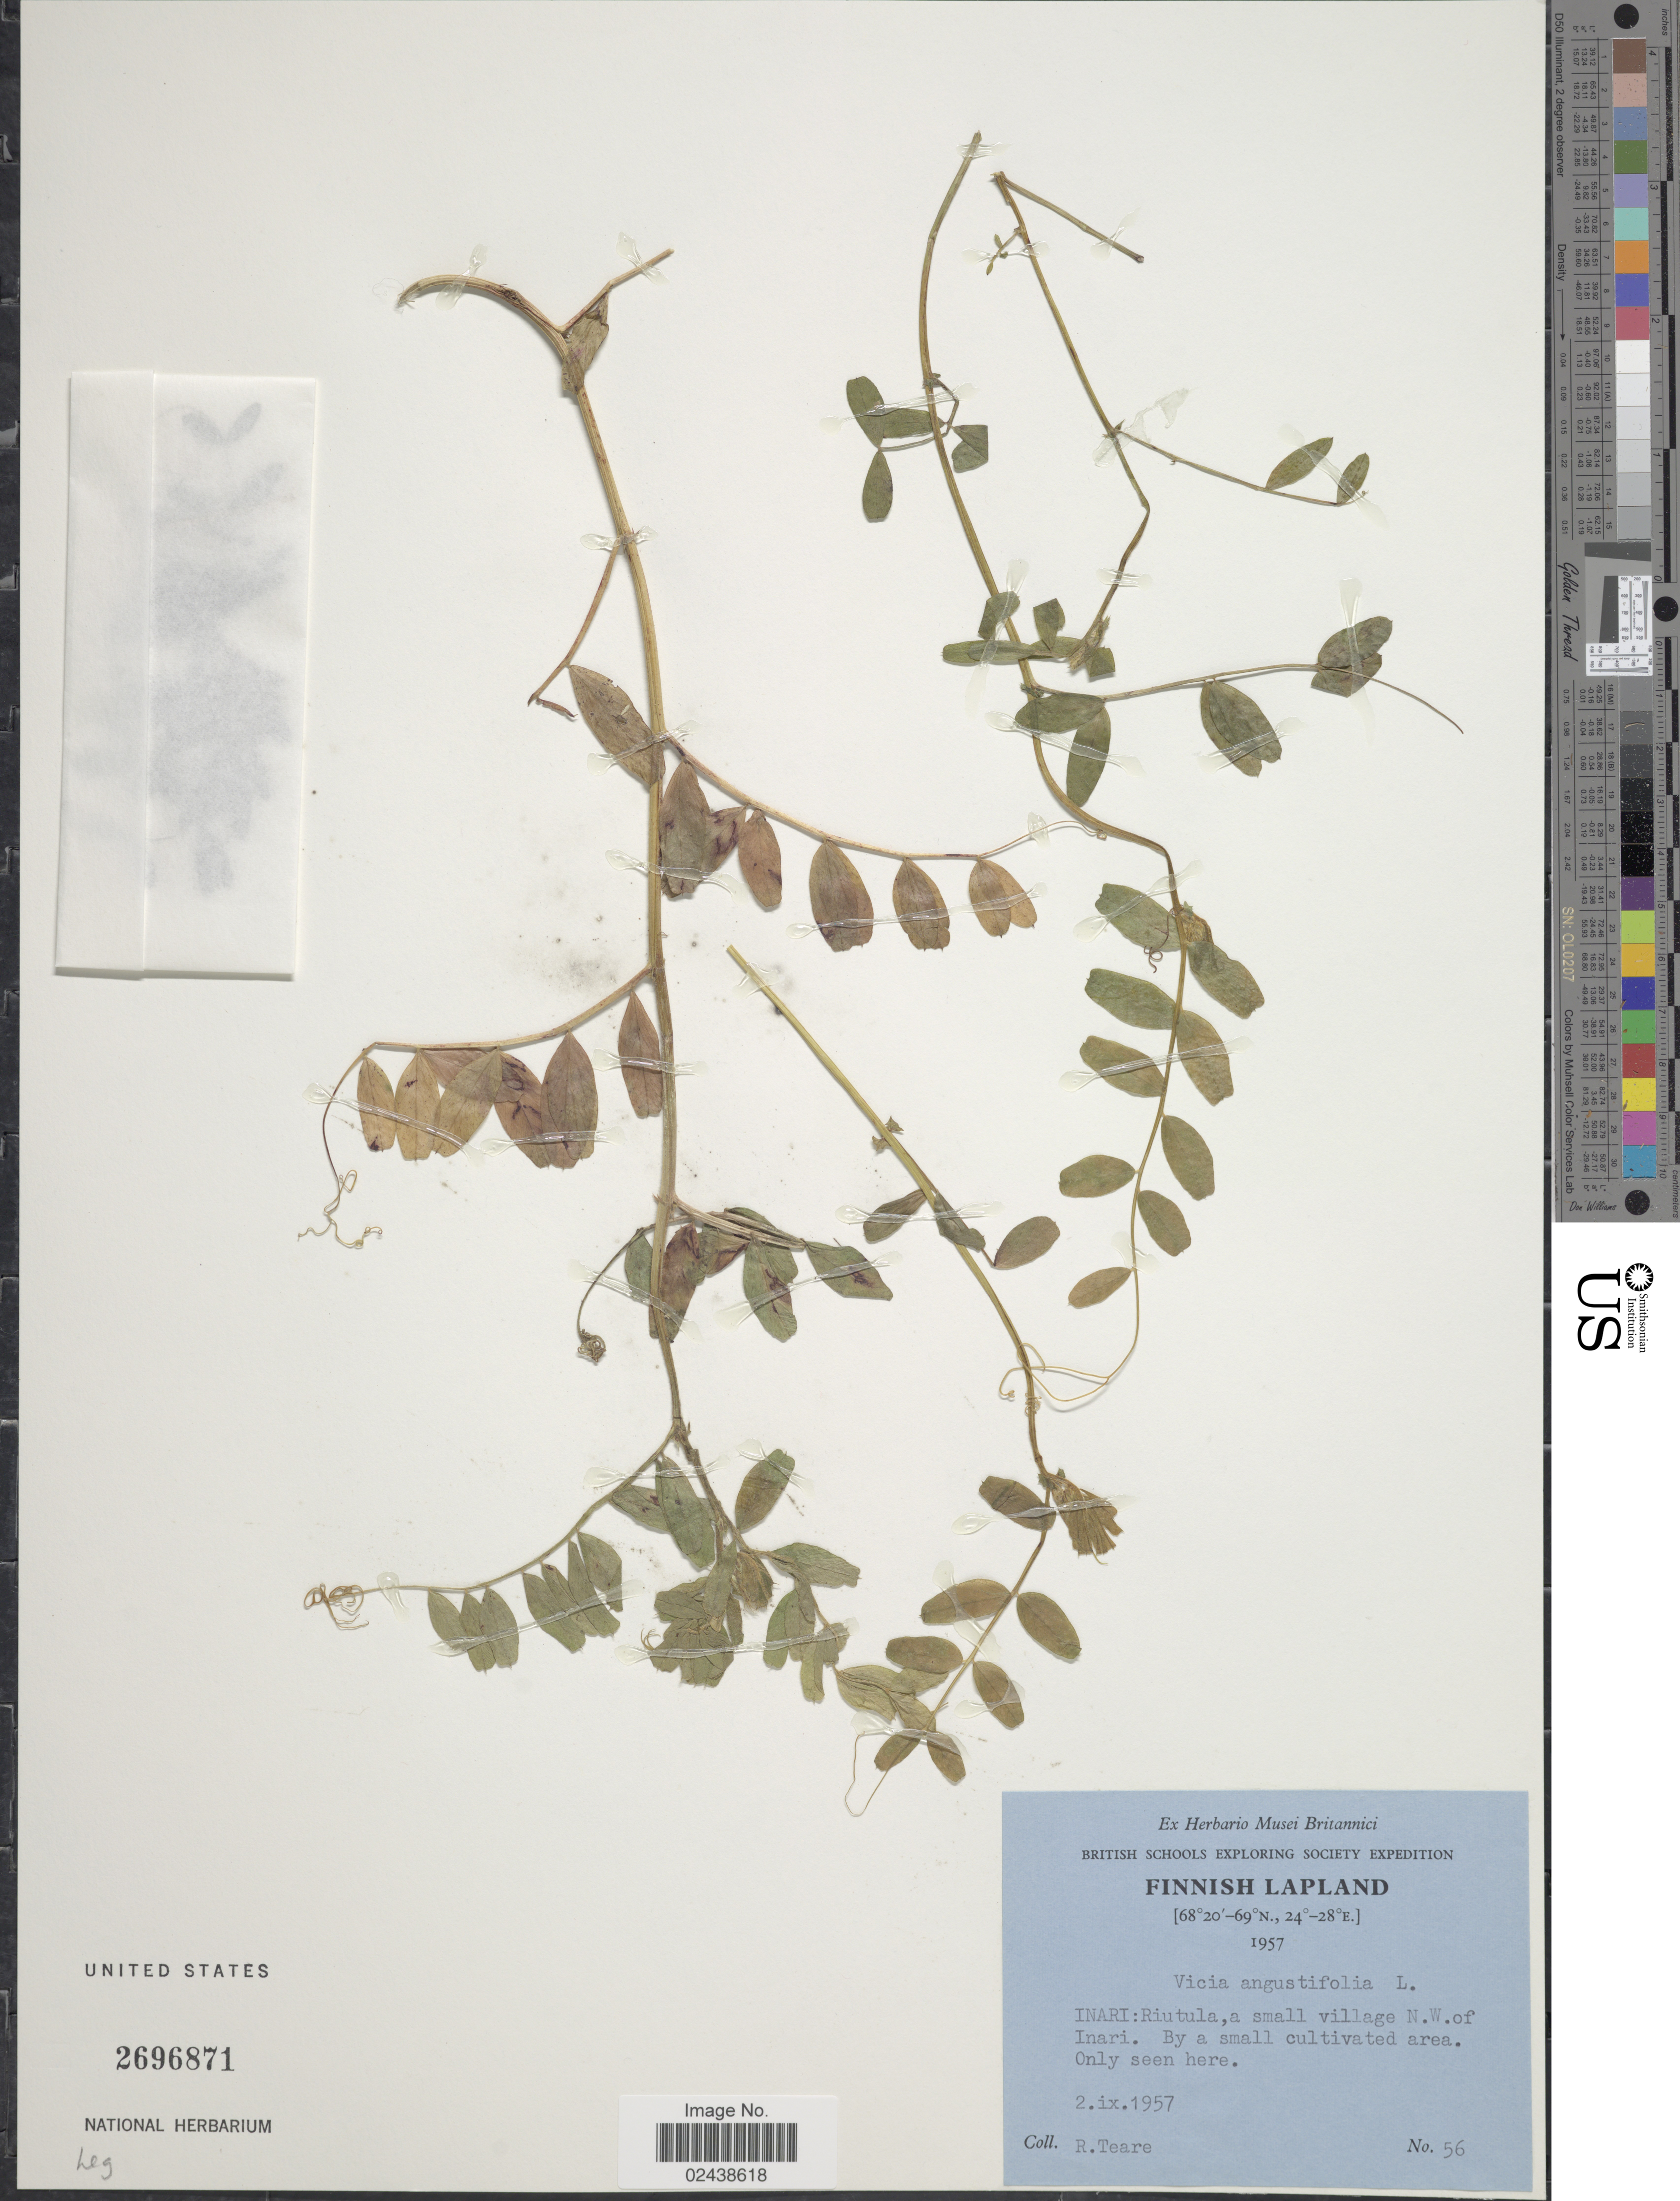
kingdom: Plantae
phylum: Tracheophyta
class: Magnoliopsida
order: Fabales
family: Fabaceae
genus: Vicia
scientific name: Vicia angustifolia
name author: L.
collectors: R. Teare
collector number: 56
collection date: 1957-09-02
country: Finland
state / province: Lappi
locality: Finnish Lapland. Inari: Riutula, a small village N.W. of Inari.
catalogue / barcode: US 2696871